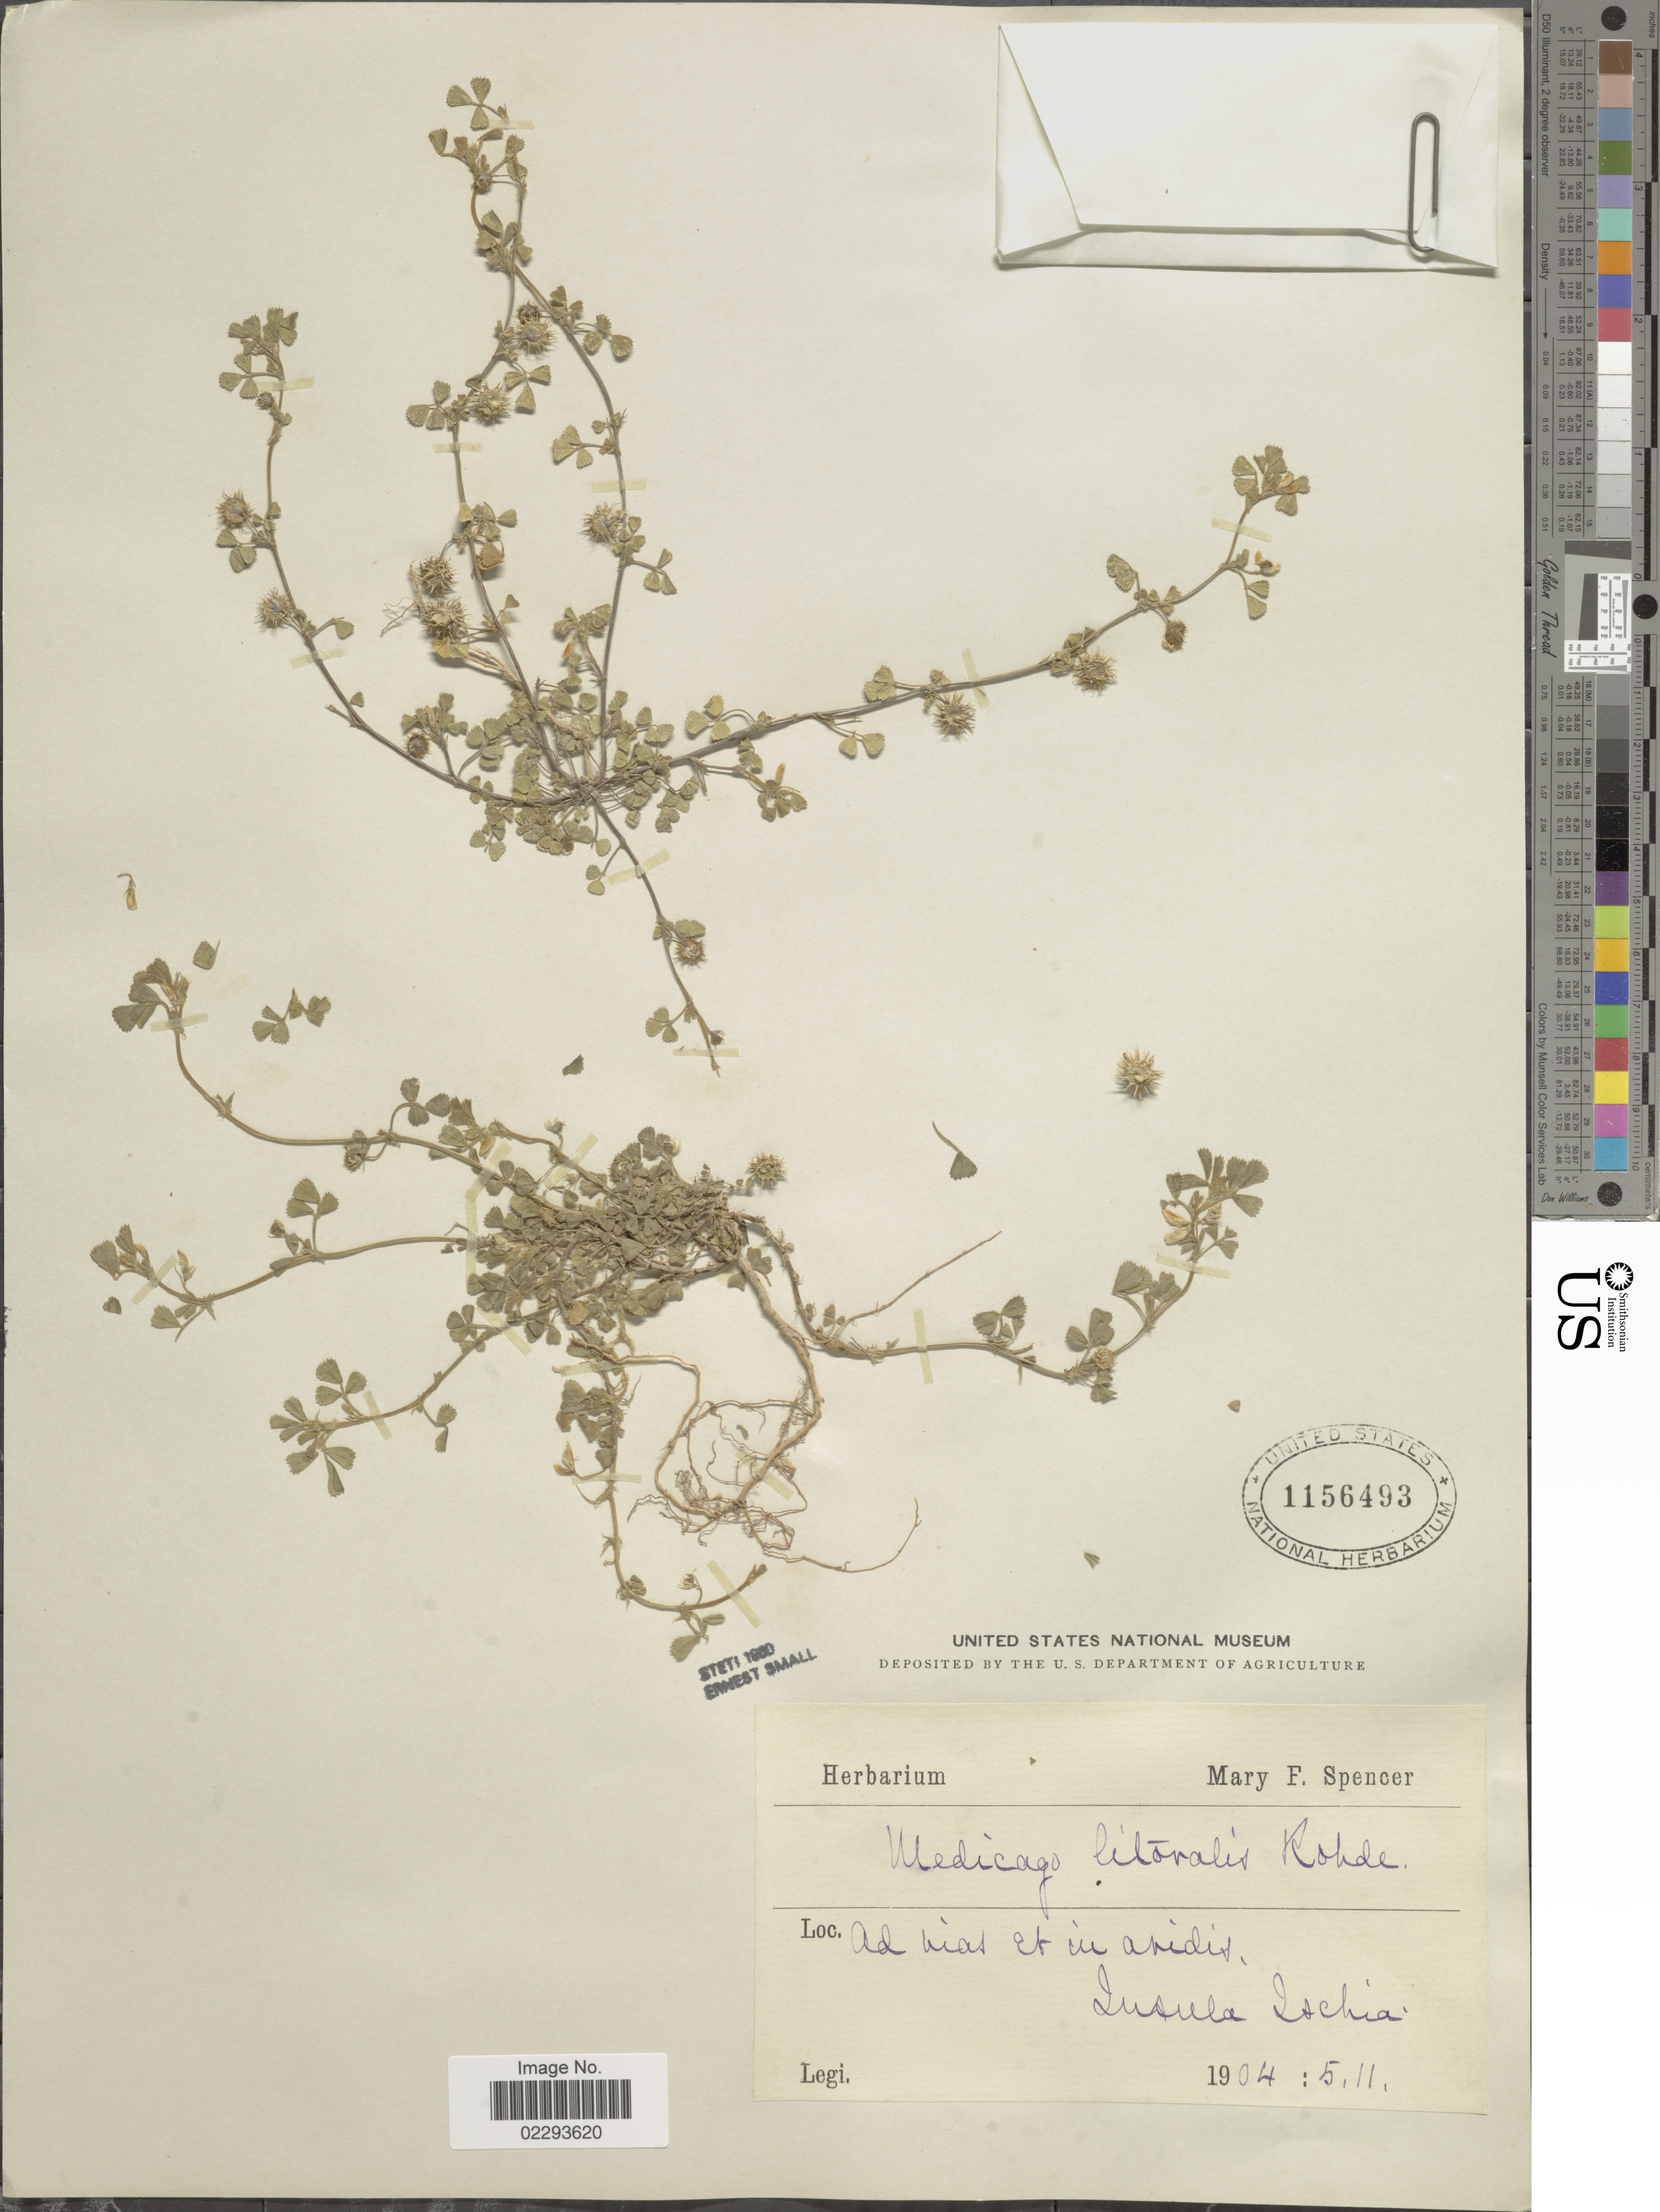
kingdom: Plantae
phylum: Tracheophyta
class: Magnoliopsida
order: Fabales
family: Fabaceae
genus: Medicago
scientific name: Medicago littoralis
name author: Loisel.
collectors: M. Spencer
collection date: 1904-05-11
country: Italy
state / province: Campania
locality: Ad vias et in aridis , Insula Ischia.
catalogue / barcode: US 1156493